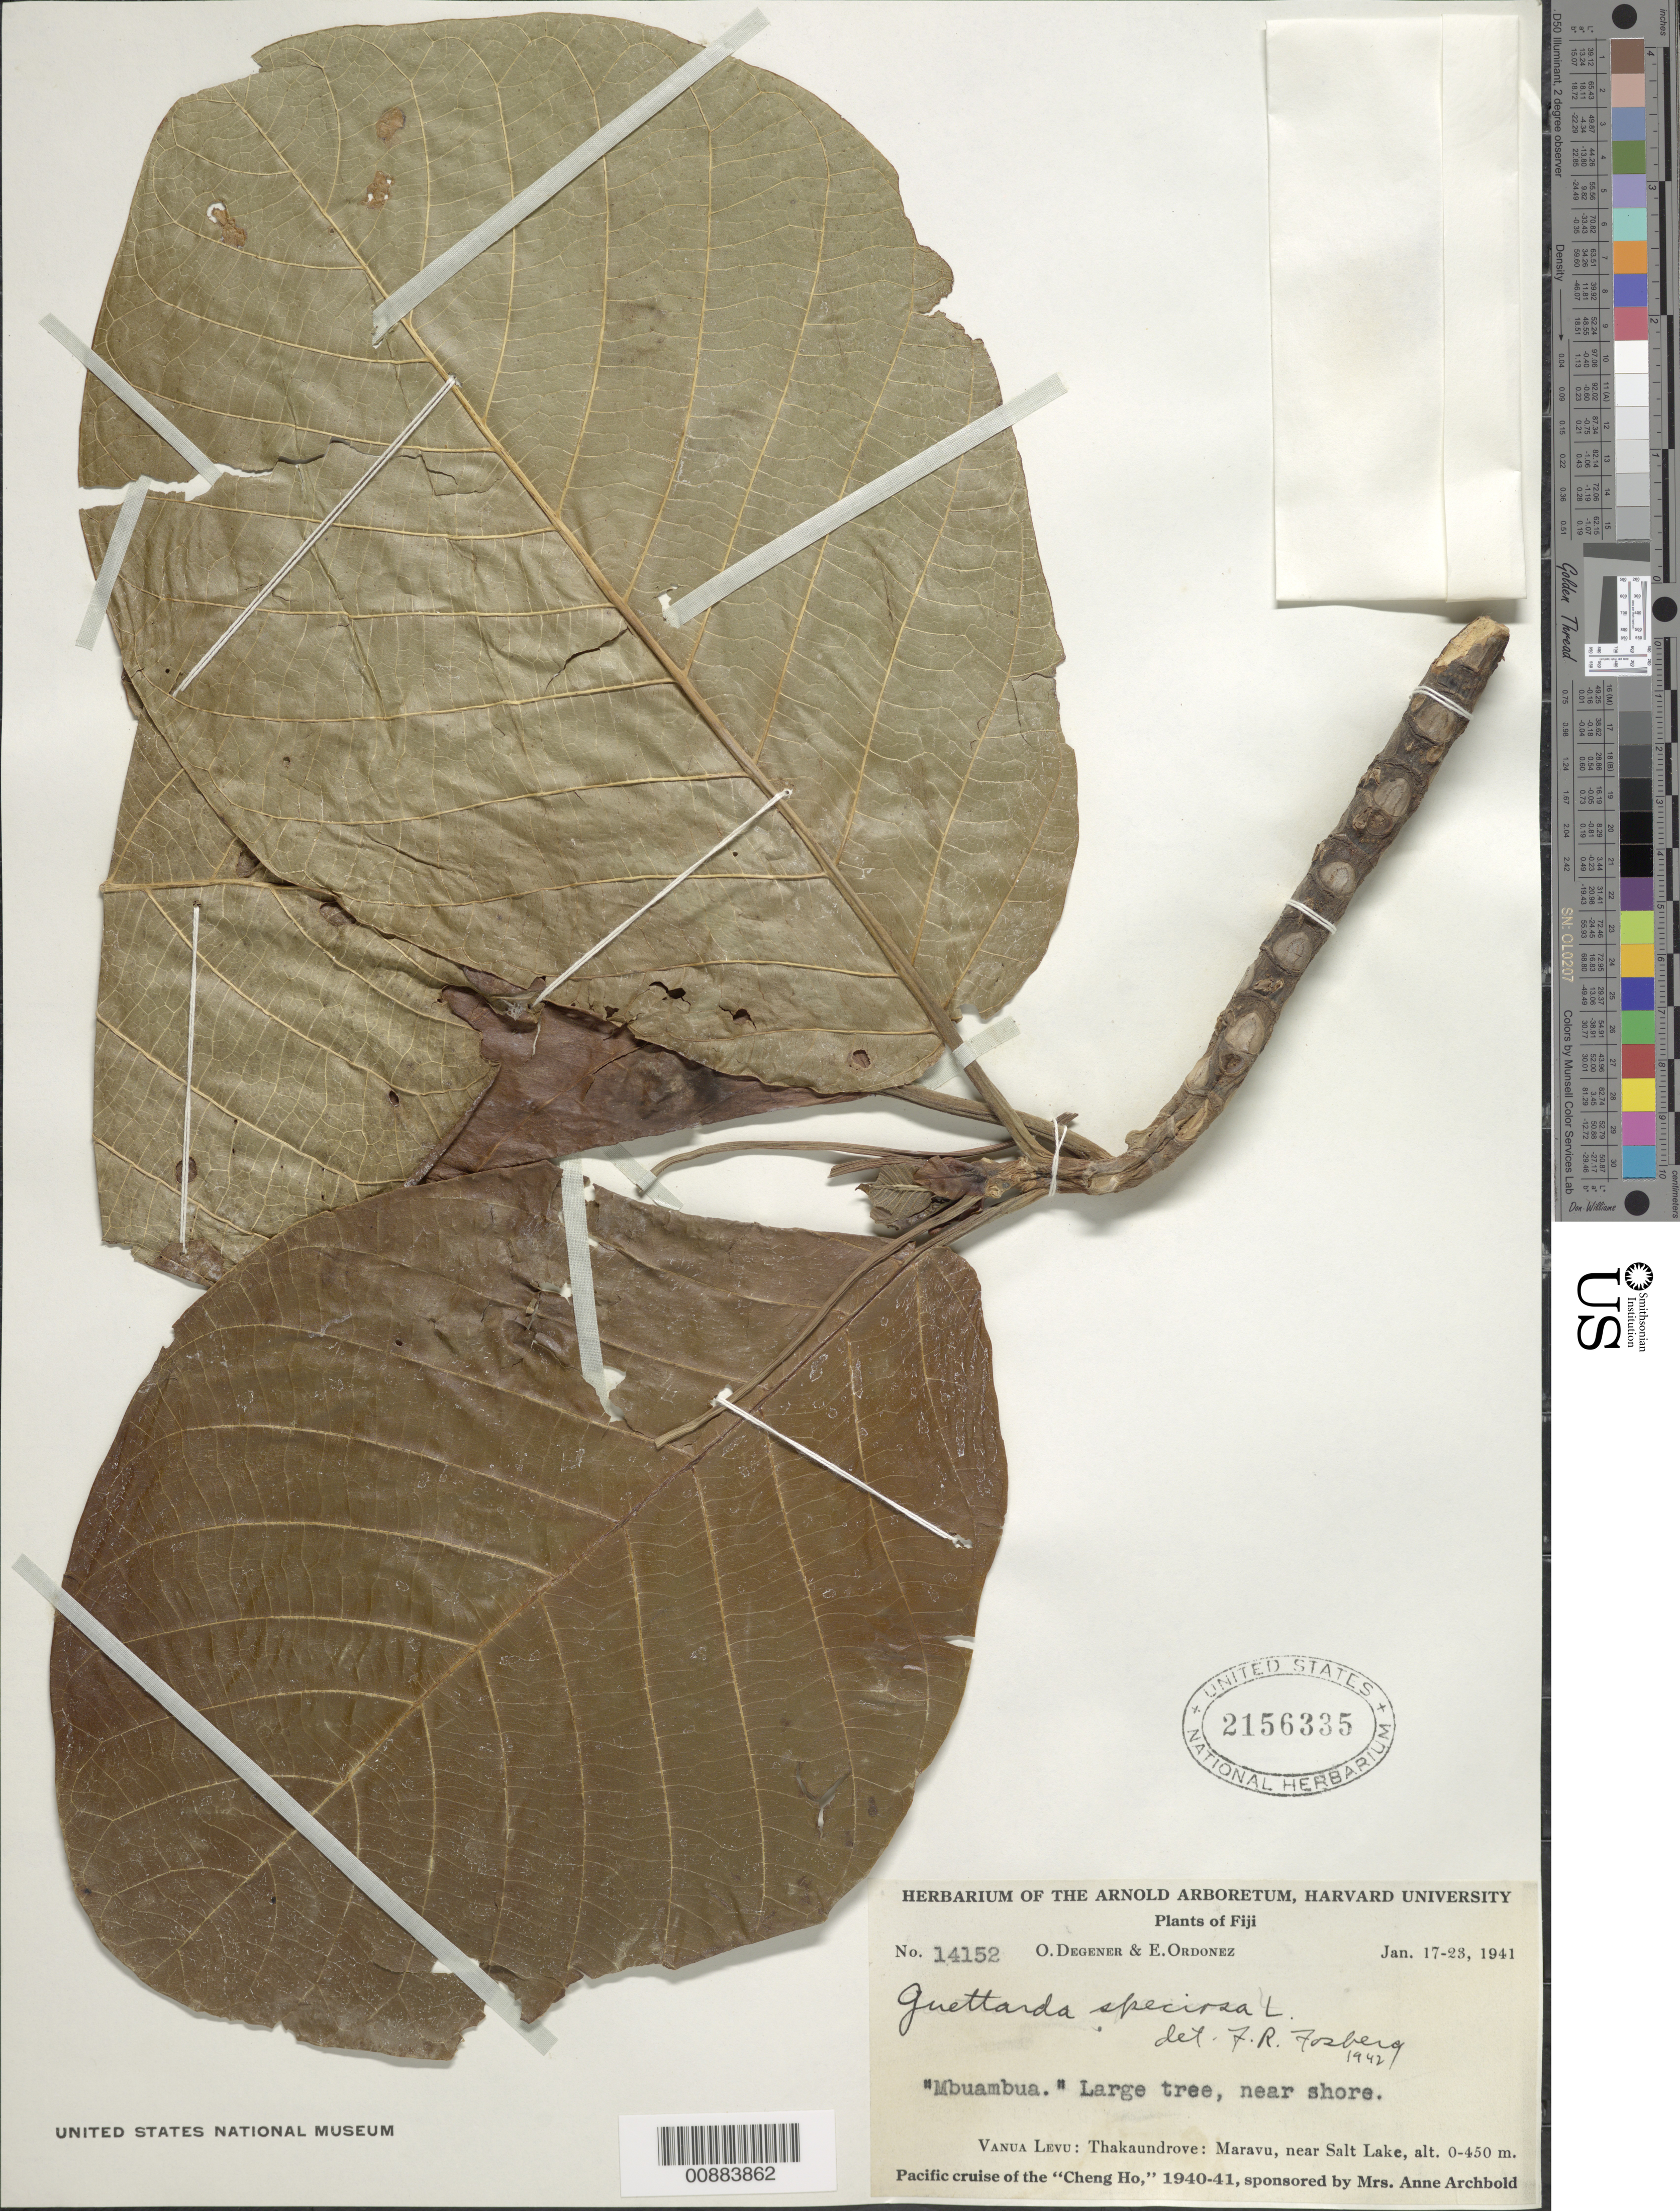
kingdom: Plantae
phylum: Tracheophyta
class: Magnoliopsida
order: Gentianales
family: Rubiaceae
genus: Guettarda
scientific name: Guettarda speciosa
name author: L.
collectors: O. Degener & E. Ordonez.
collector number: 14152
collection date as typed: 17 Jan 1941 to 23 Jan 1941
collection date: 1941-01-17/1941-01-23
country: Fiji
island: Vanua Levu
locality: Thakaundrove: Maravu, near Salt Lake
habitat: Near shore.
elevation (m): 0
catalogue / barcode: US 2156335